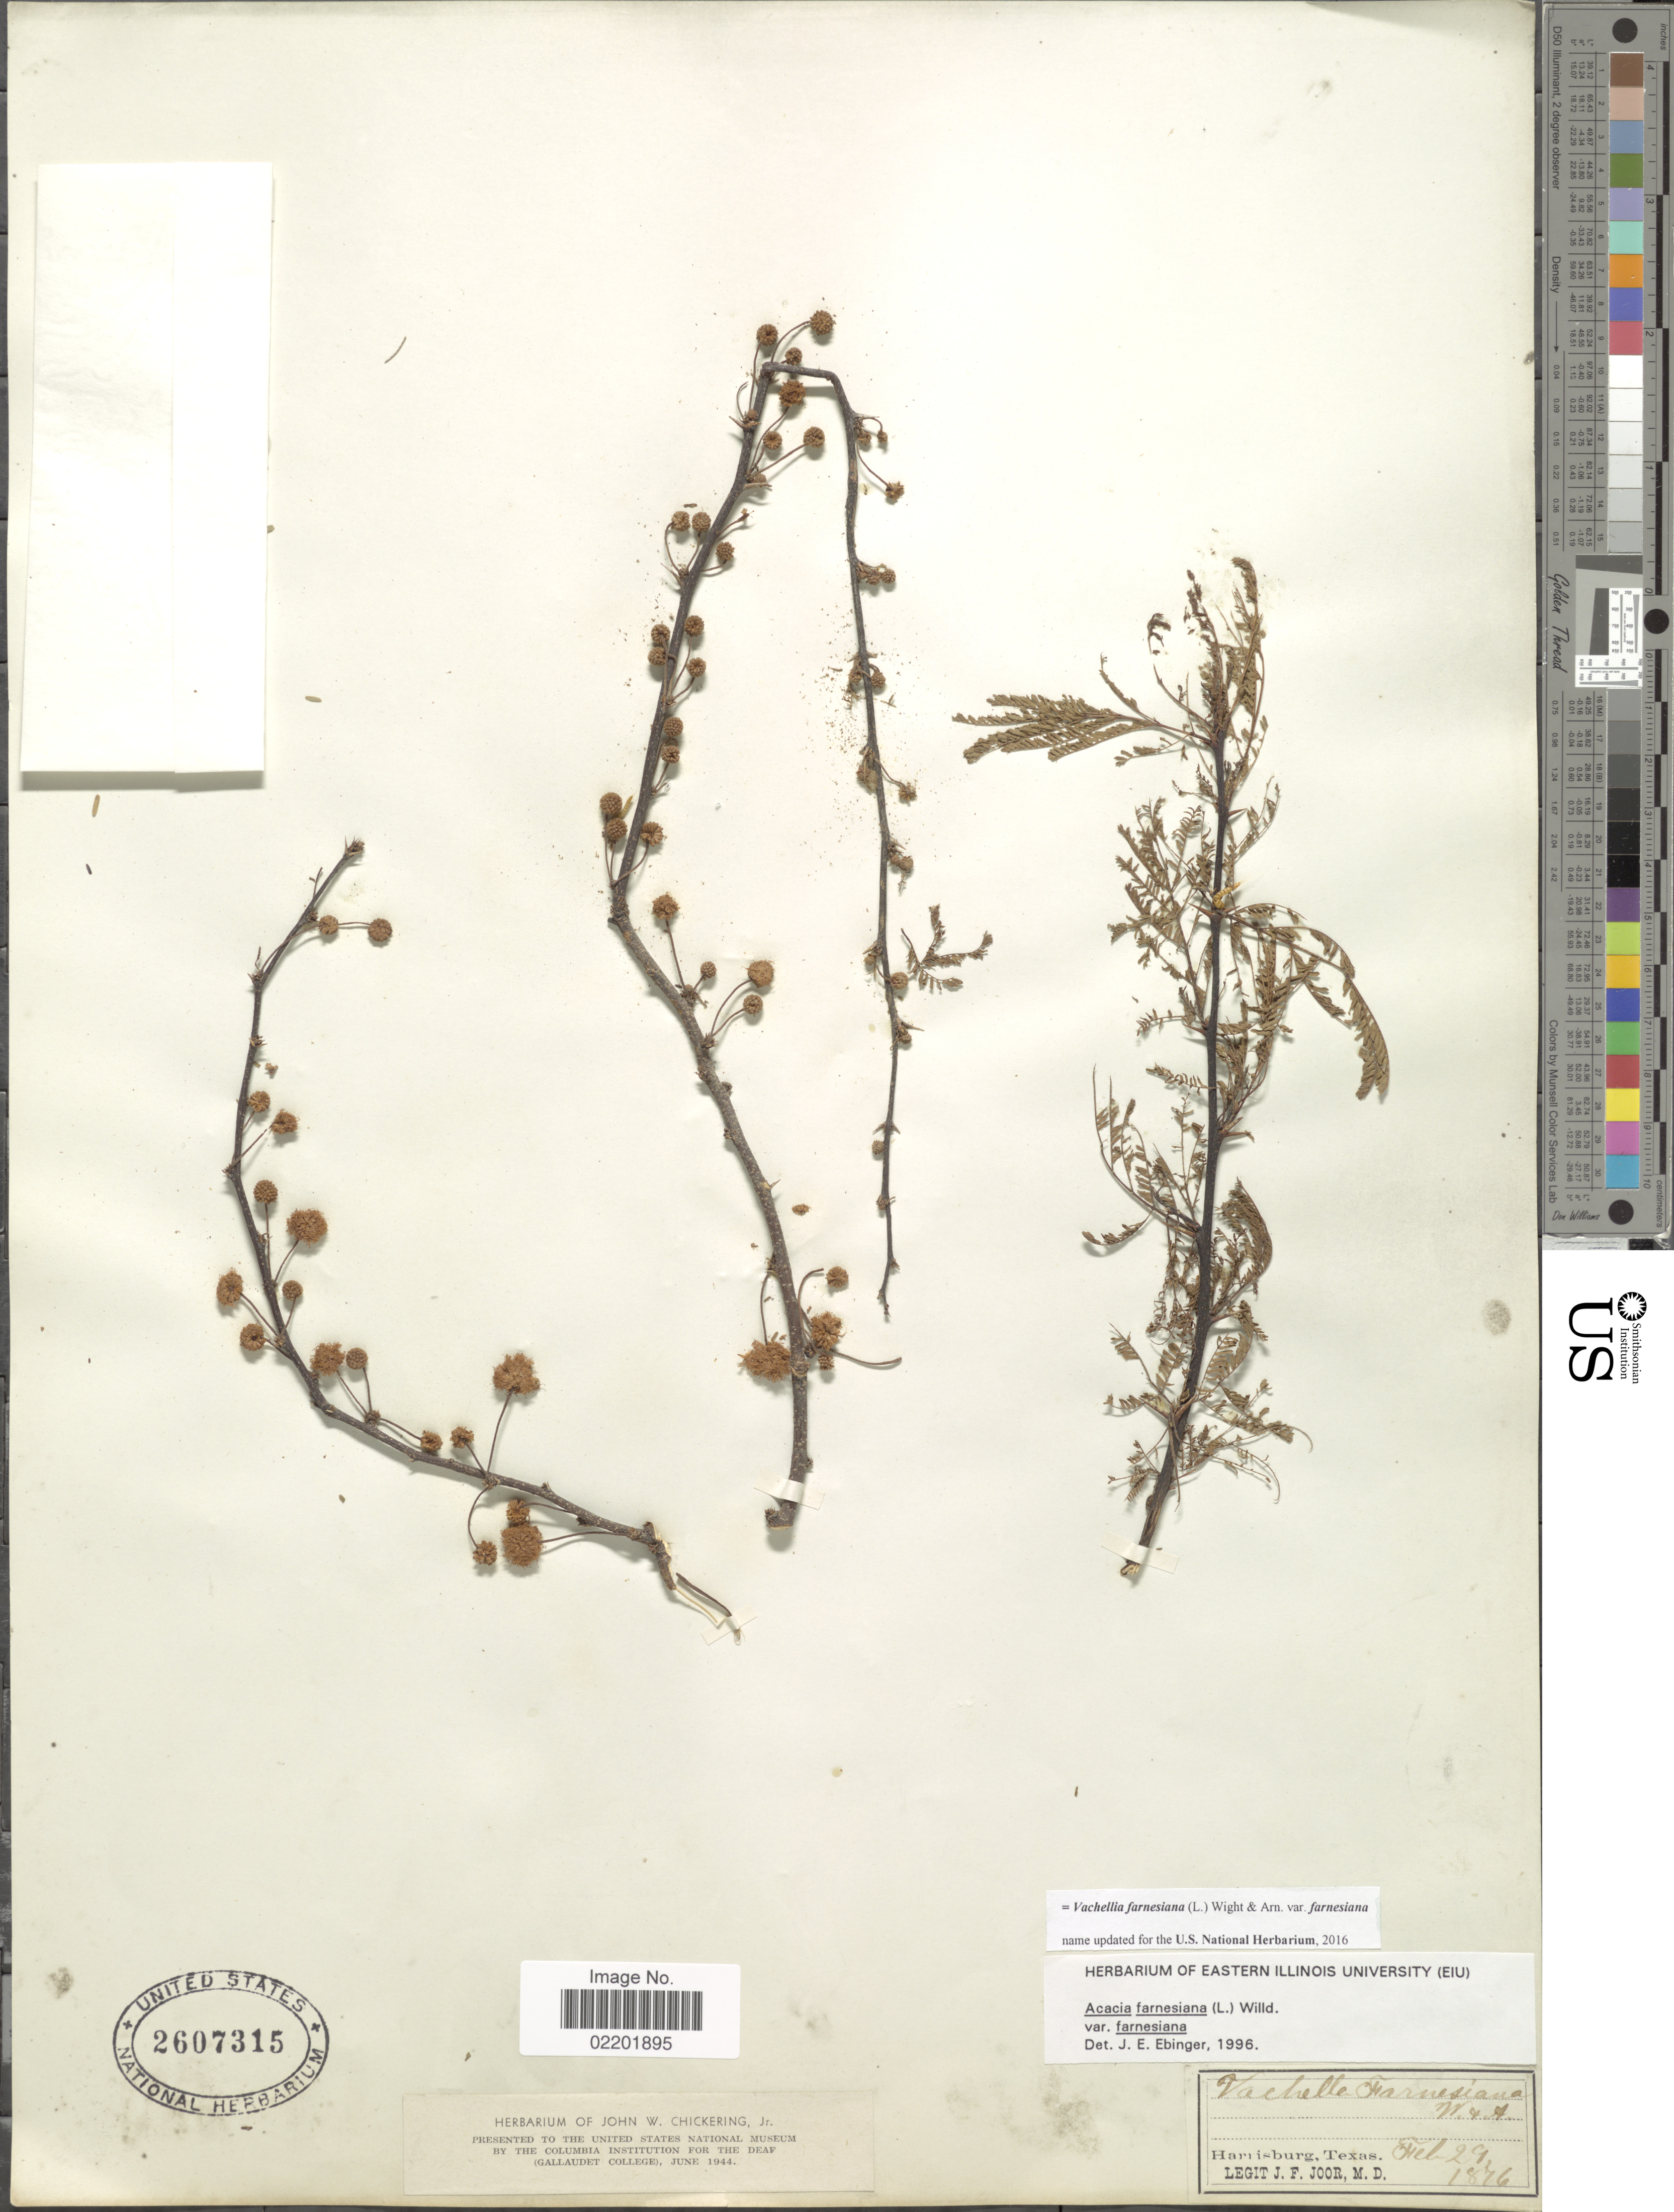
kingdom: Plantae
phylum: Tracheophyta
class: Magnoliopsida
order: Fabales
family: Fabaceae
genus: Vachellia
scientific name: Vachellia farnesiana var. farnesiana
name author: (L.) Wight & Arn.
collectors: J. F. Joor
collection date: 1876-02-29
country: United States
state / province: Texas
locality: Harrisburg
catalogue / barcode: US 2607315